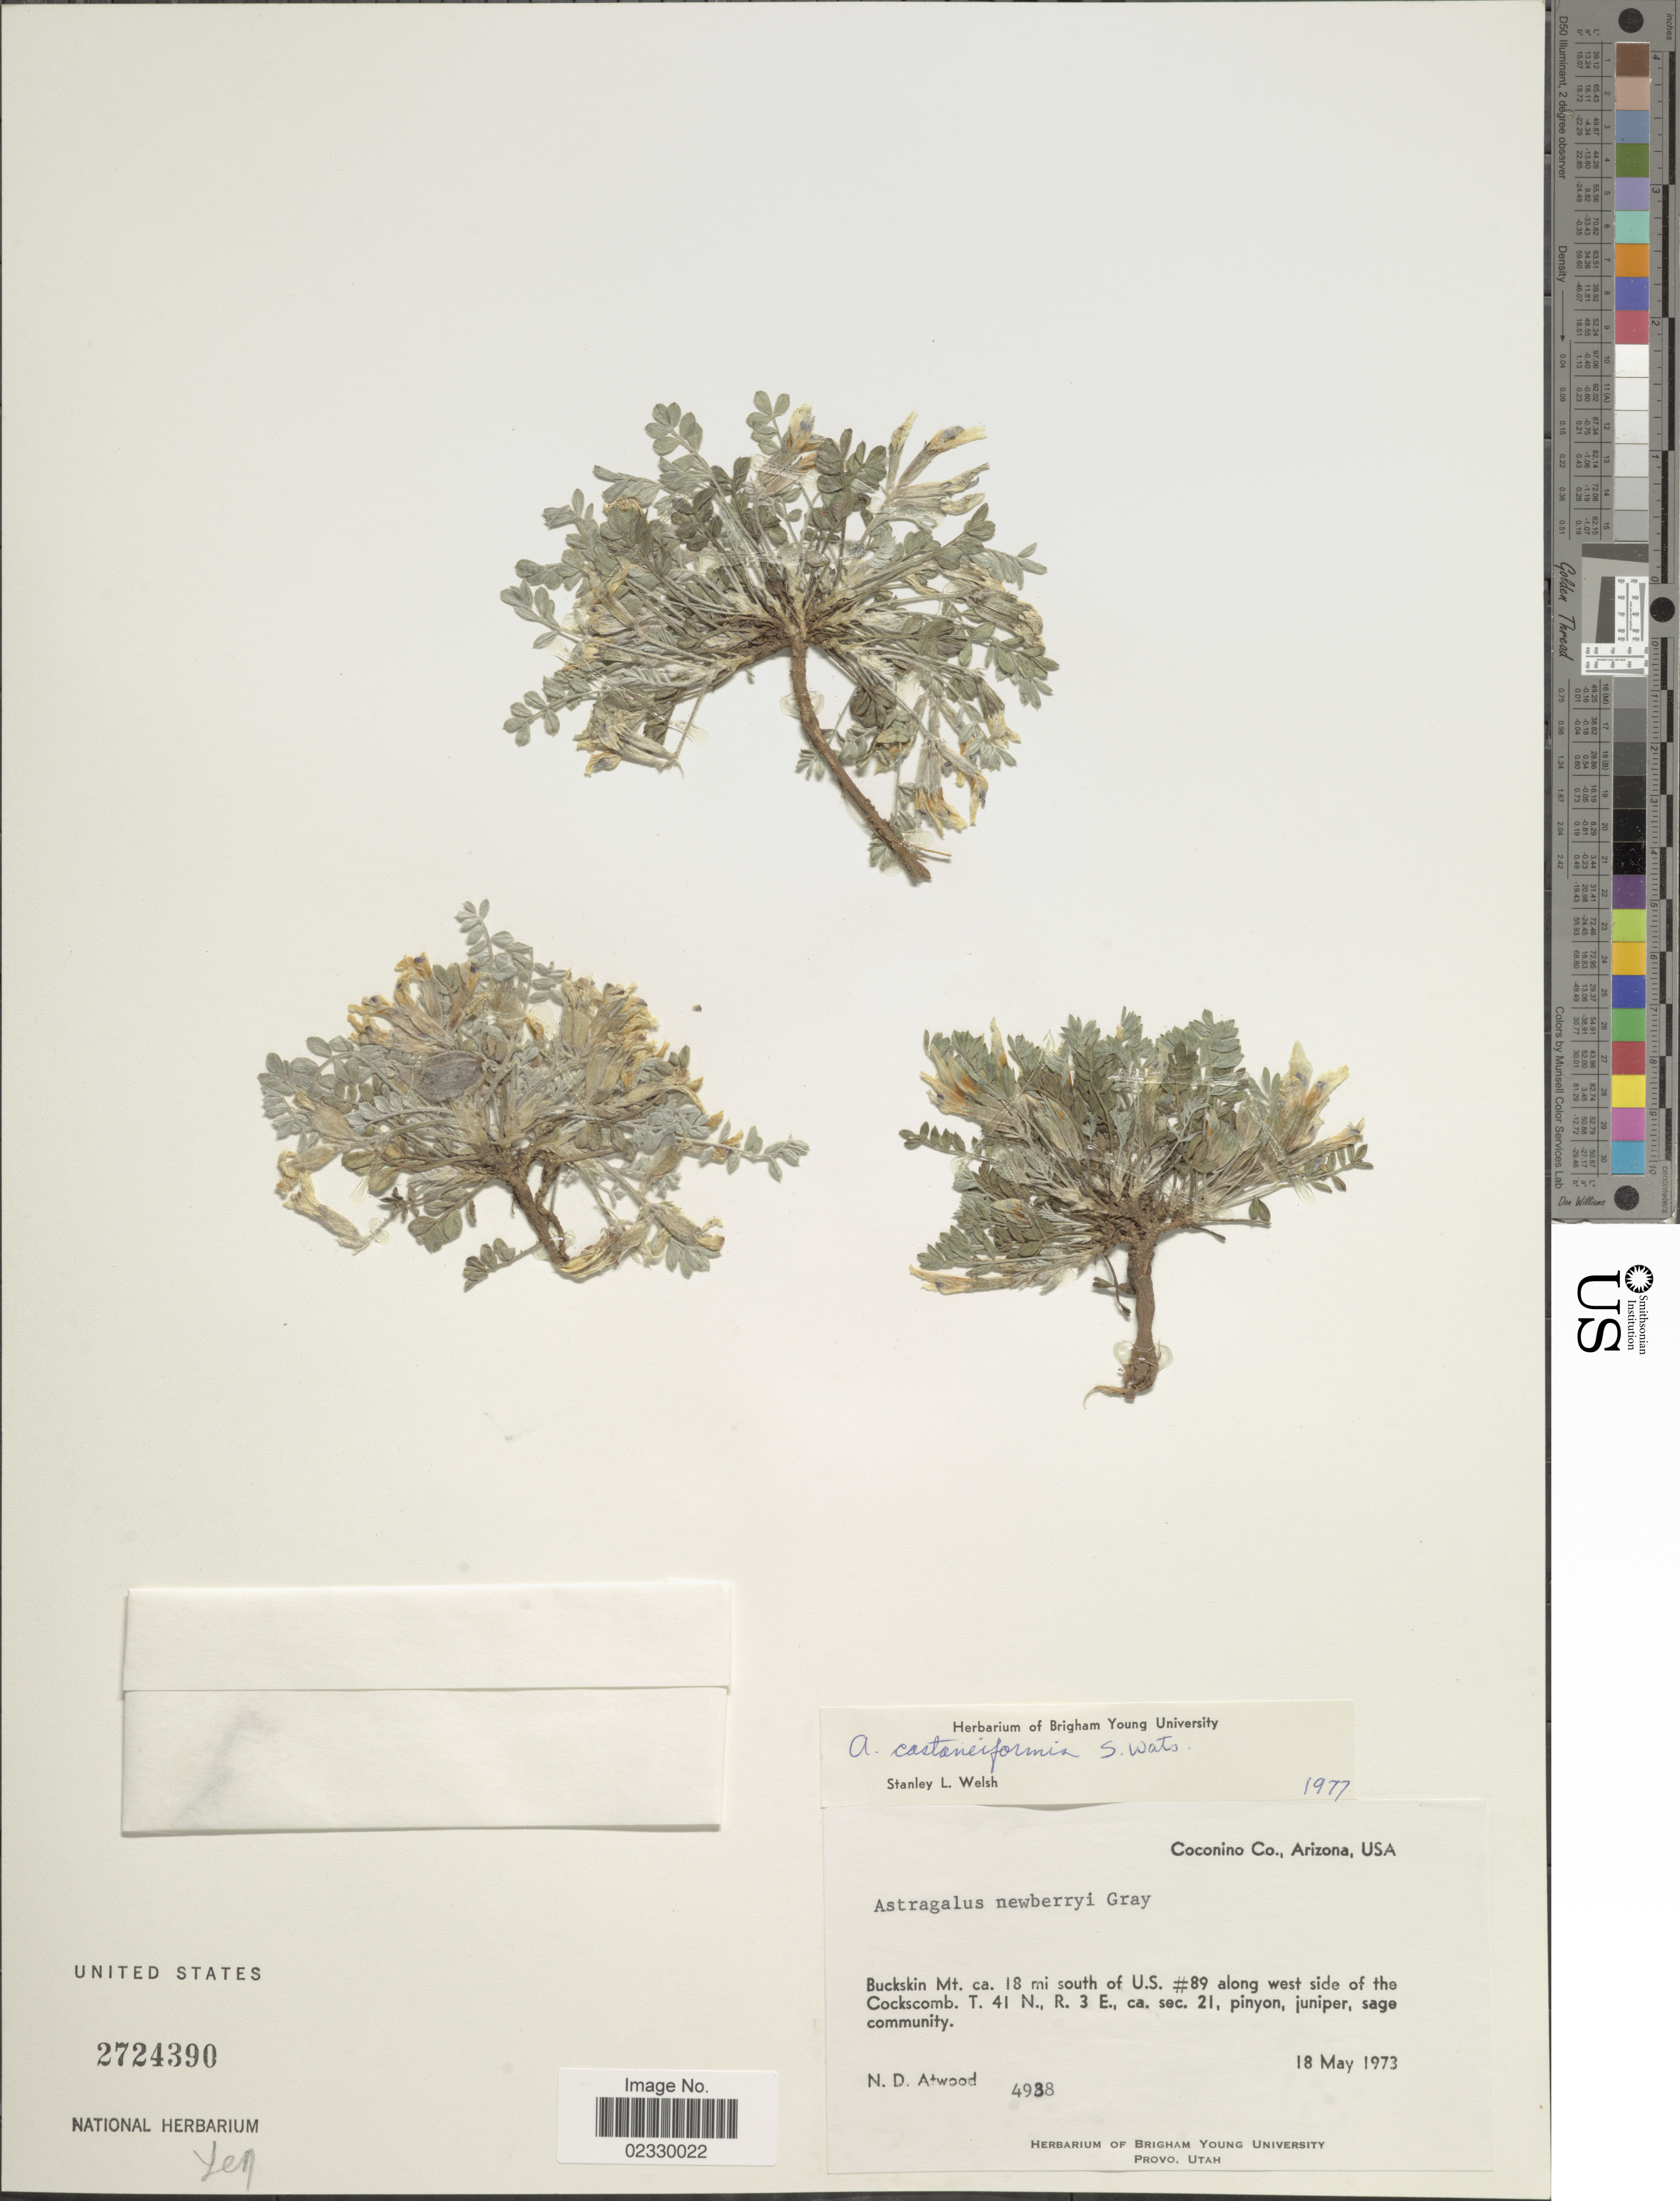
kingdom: Plantae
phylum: Tracheophyta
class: Magnoliopsida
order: Fabales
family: Fabaceae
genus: Astragalus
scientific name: Astragalus castanaeformis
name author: S. Watson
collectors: N. Atwood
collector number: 4938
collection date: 1973-05-18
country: United States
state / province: Arizona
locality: Coconino Co. Buckskin Mt. ca. 18 mi. south of U.S. #89 along west side of the Cockscomb. T. 41 N., R. 3 E., ca. sec 21, pinyon, juiper, sage community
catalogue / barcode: US 2724390